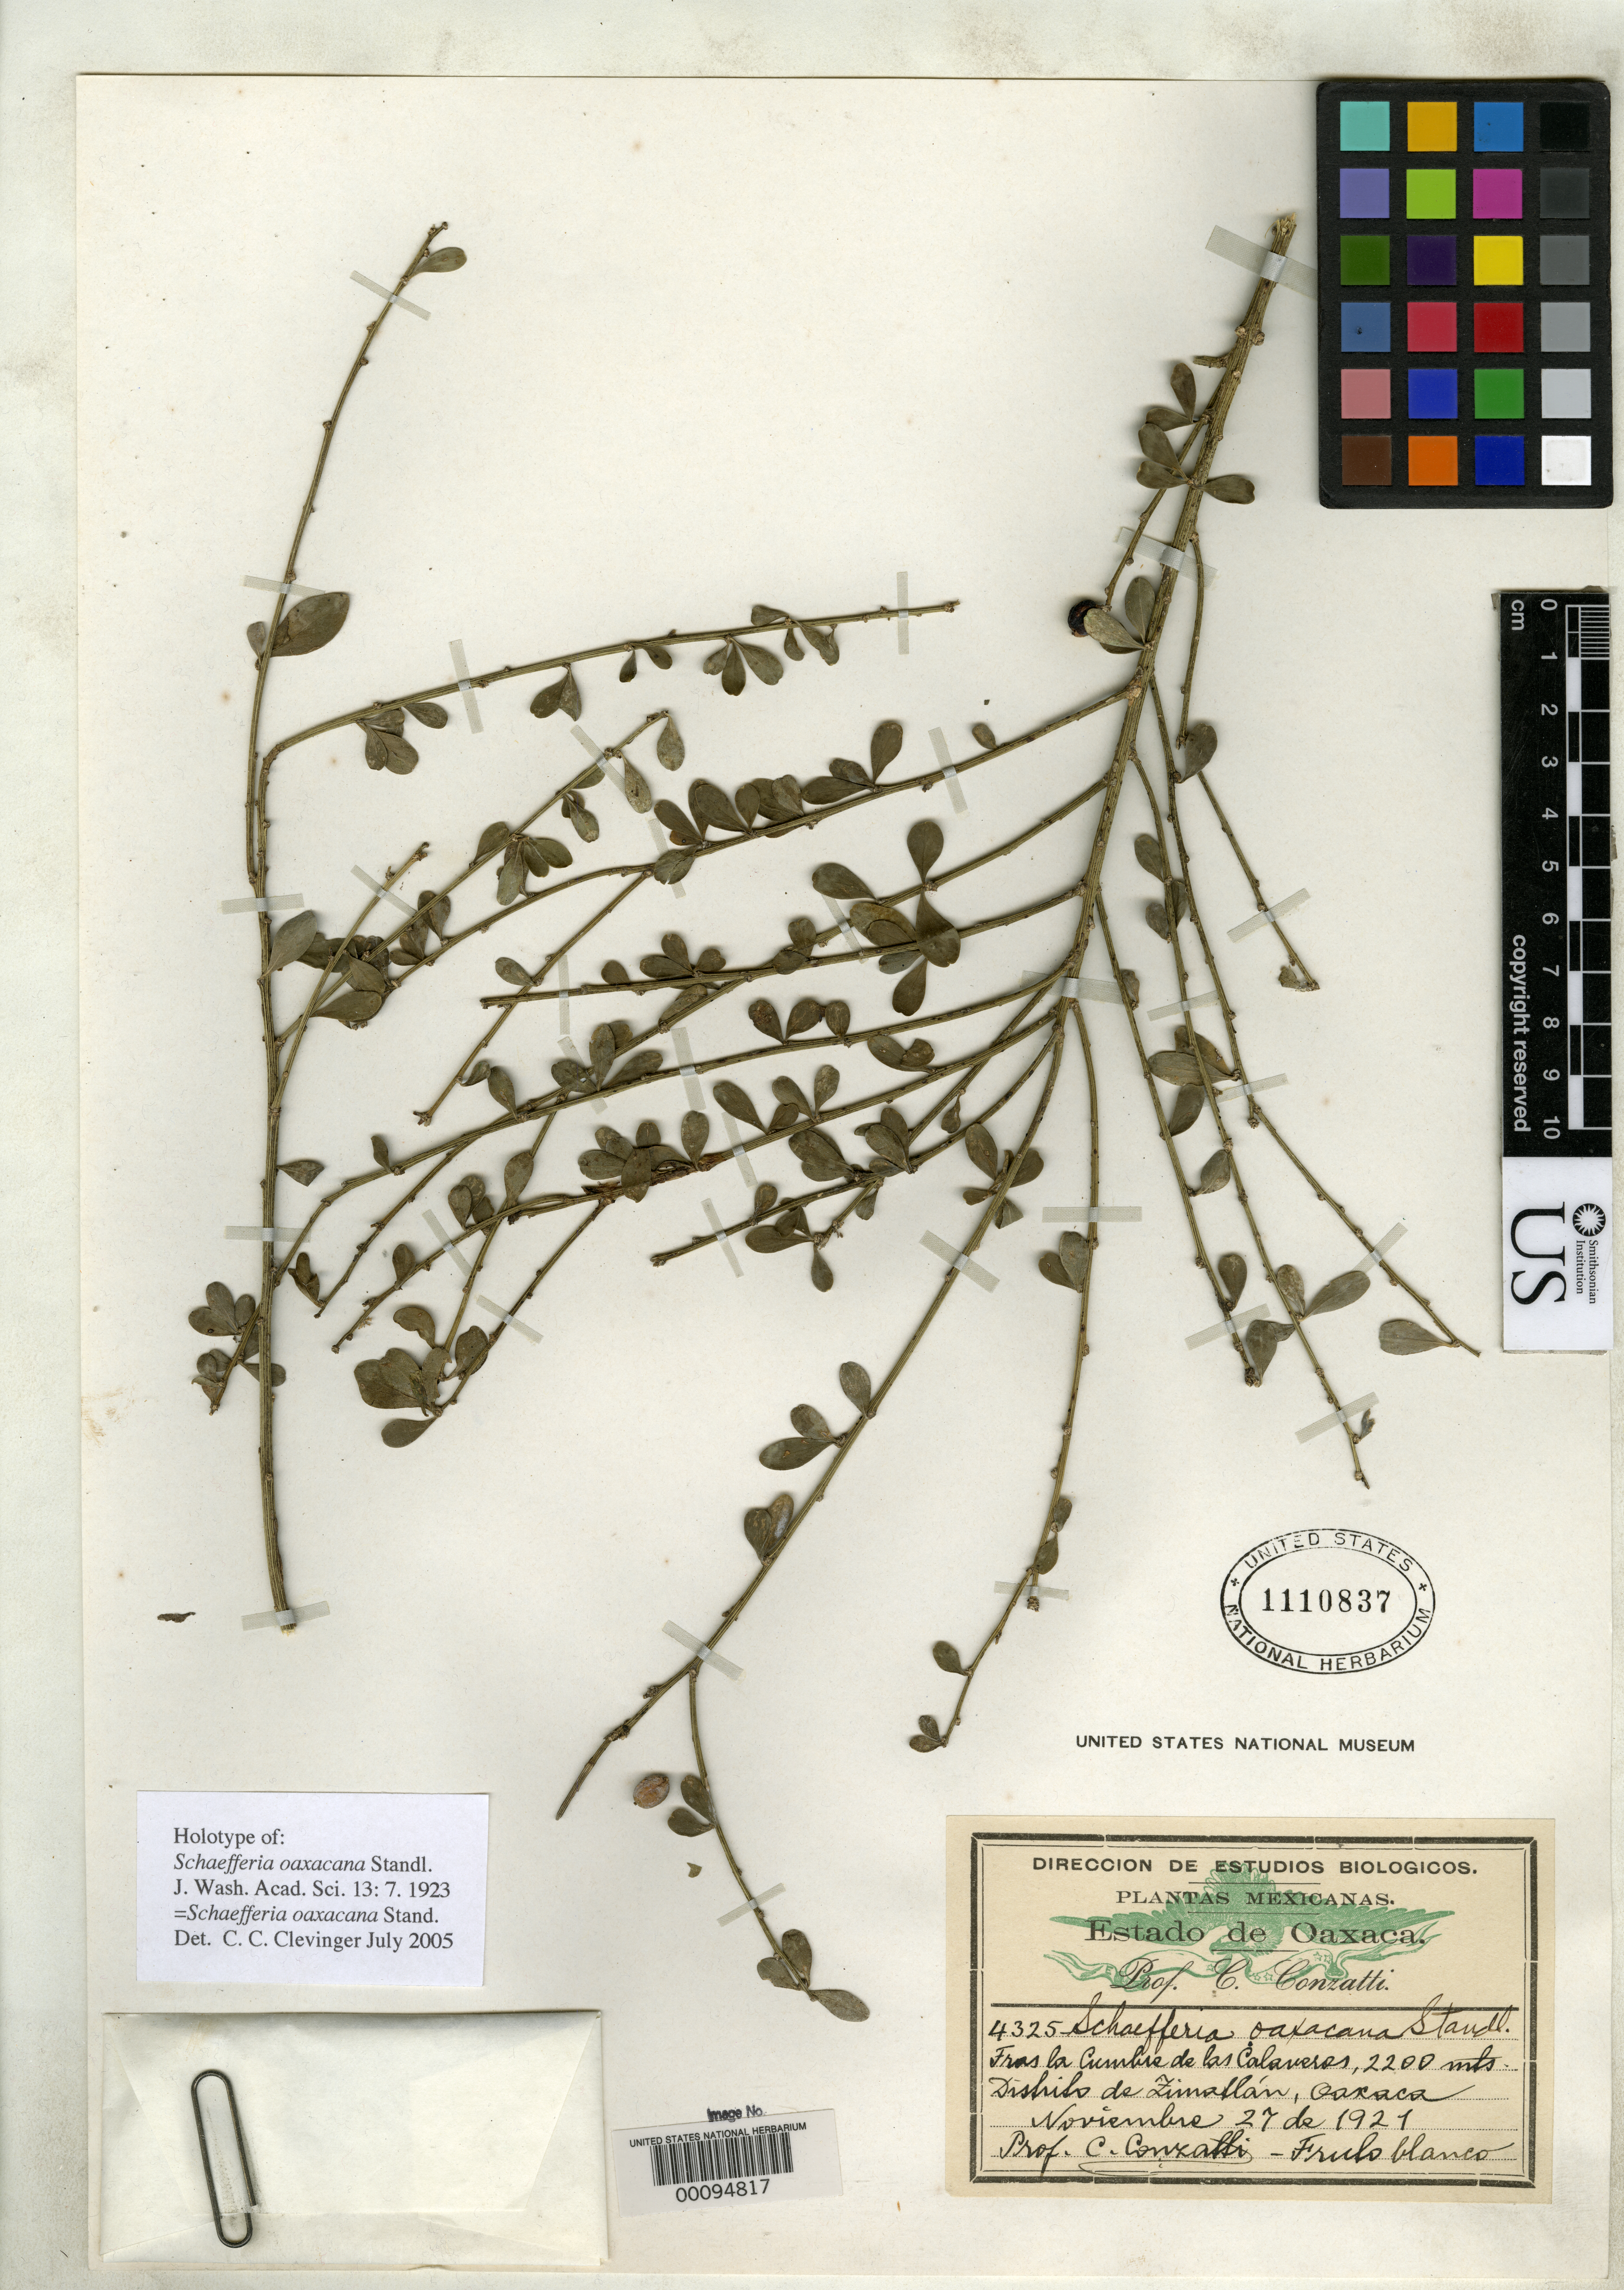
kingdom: Plantae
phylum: Tracheophyta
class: Magnoliopsida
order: Celastrales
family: Celastraceae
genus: Schaefferia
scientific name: Schaefferia oaxacana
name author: Standl.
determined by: Clevinger, C. C.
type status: Holotype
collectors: C. Conzatti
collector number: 4325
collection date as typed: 27 Nov 1921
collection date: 1921-11-27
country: Mexico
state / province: Oaxaca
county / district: Zimatlan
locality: Cumbre de las Calaveras.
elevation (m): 2200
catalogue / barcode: US 1110837